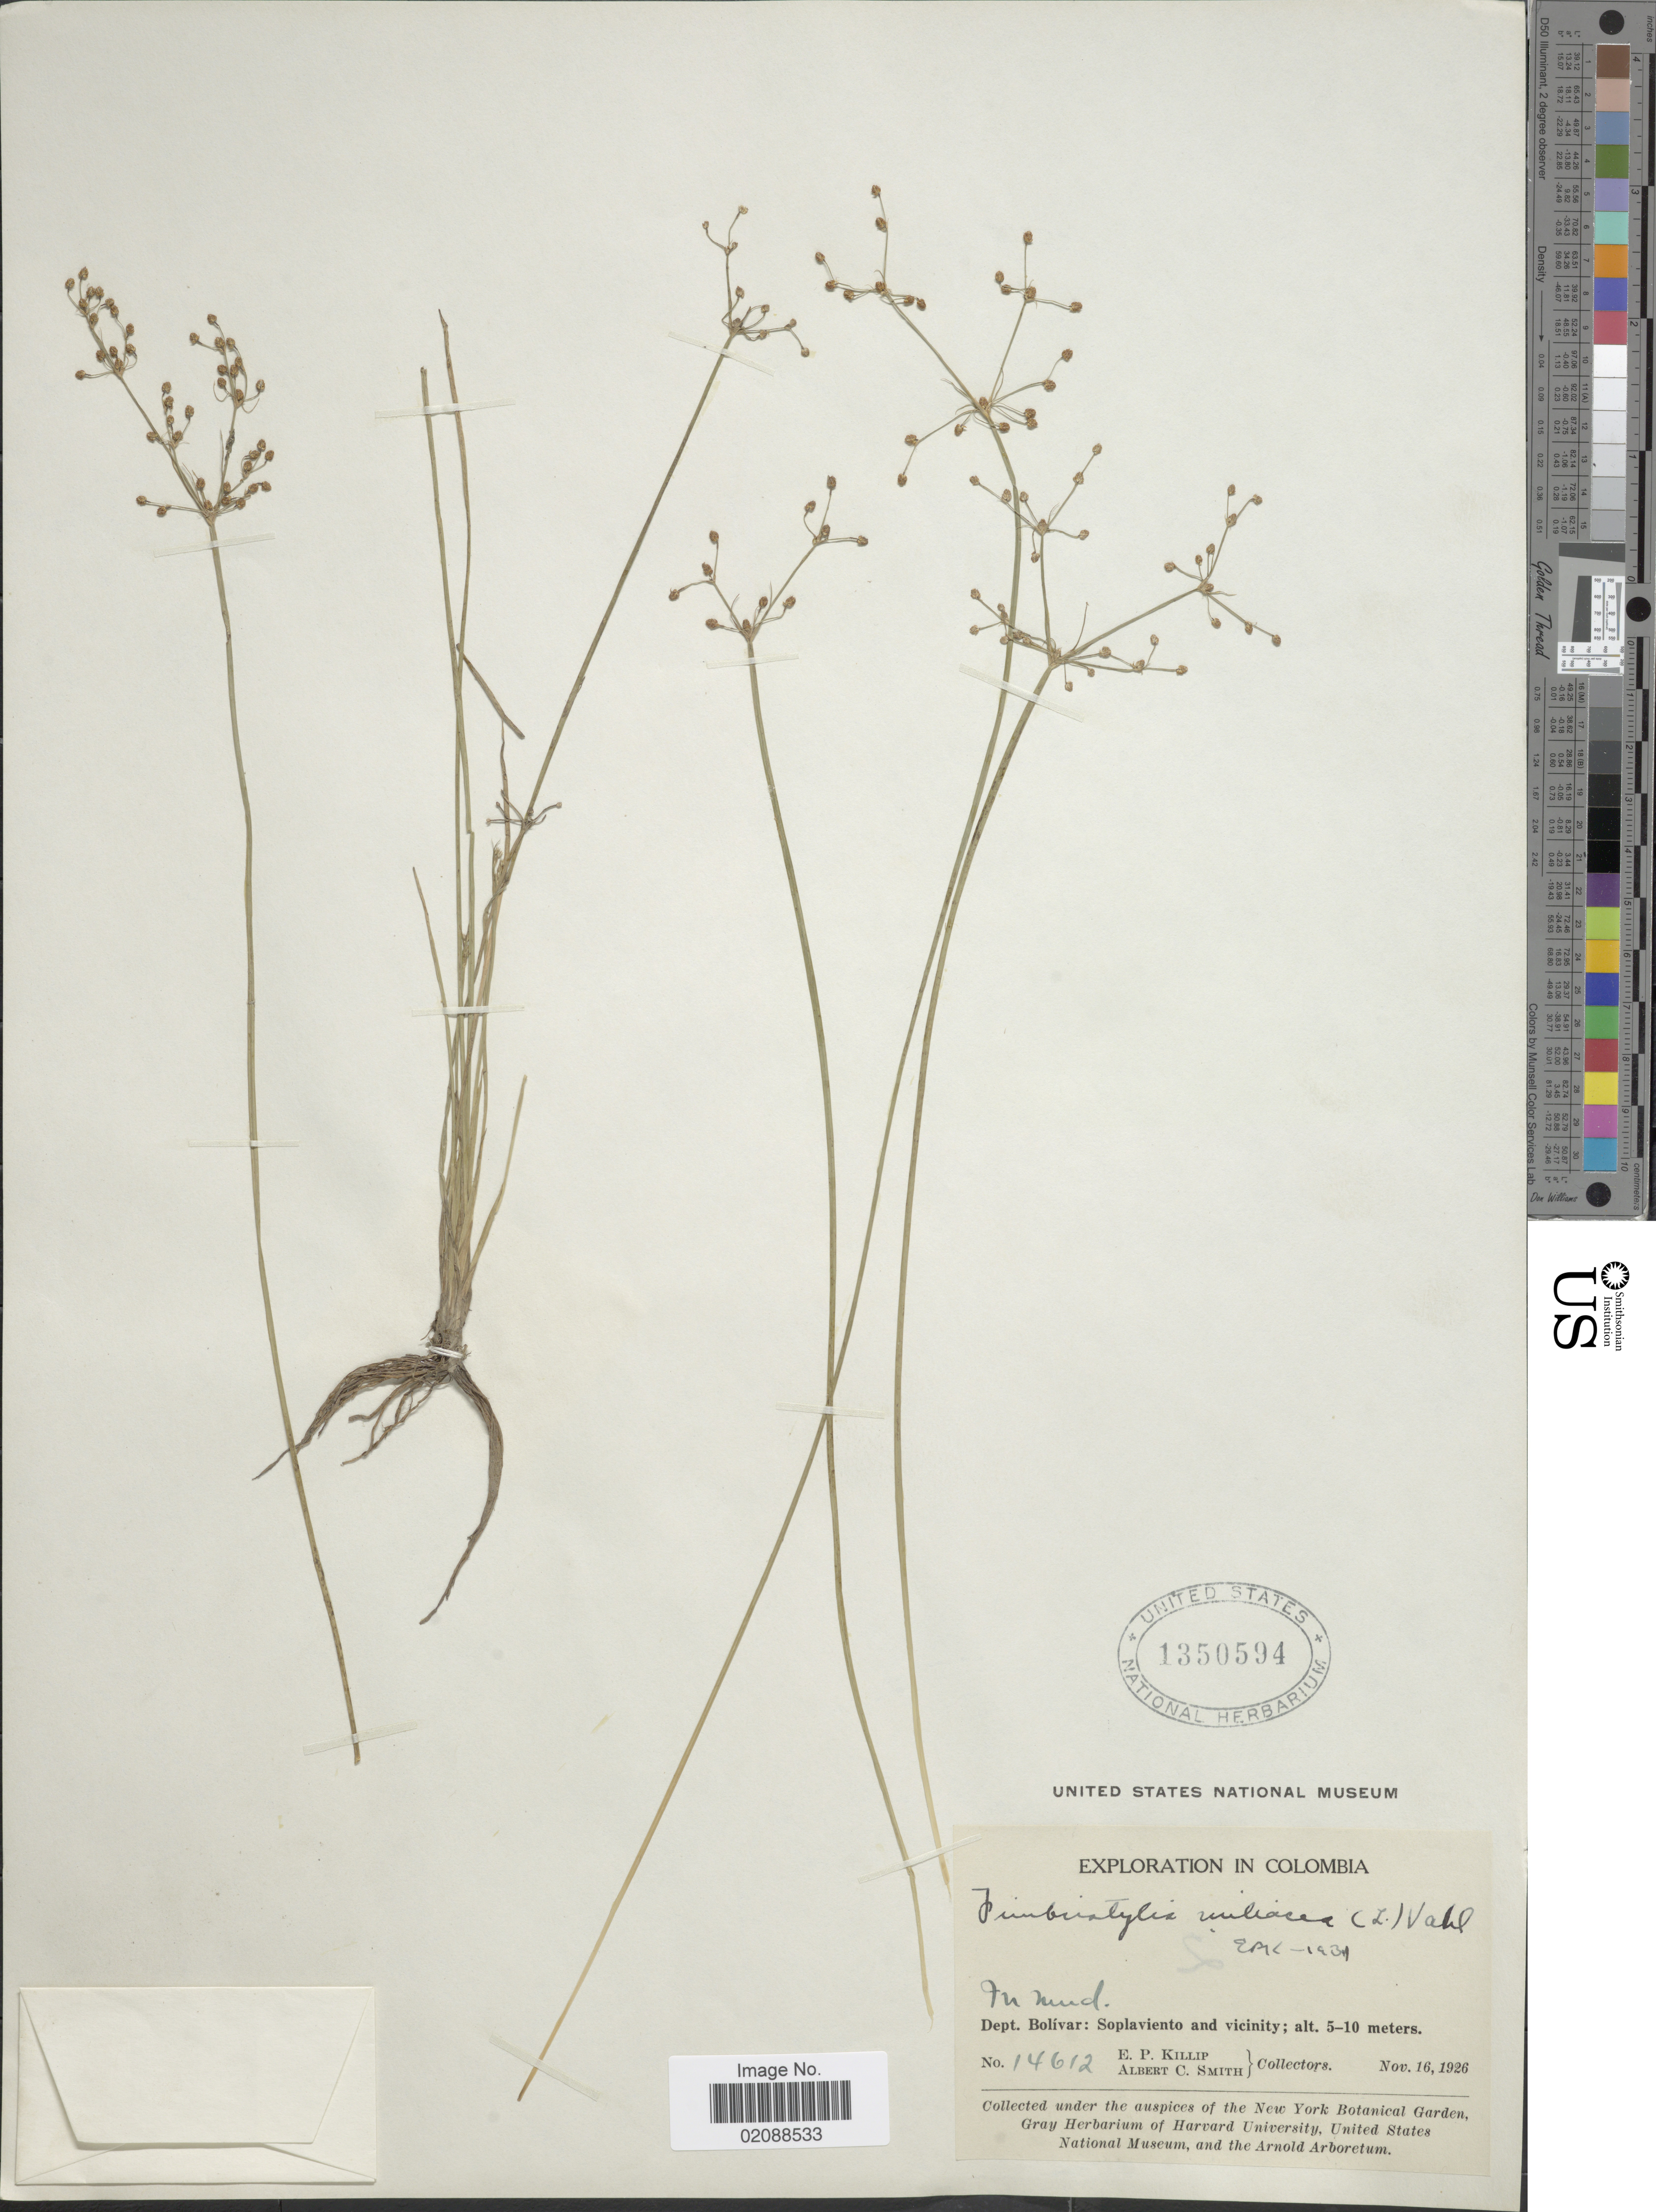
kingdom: Plantae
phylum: Tracheophyta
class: Liliopsida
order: Poales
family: Cyperaceae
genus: Fimbristylis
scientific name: Fimbristylis littoralis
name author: Gaudich.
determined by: Strong, M. T., (US), Smithsonian Institution - National Museum of Natural History (UNITED STATES)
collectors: E. P. Killip & A. C. Smith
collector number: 14612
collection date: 1926-11-16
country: Colombia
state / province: Bolívar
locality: Soplaviento and vicinity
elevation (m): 5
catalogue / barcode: US 1350594